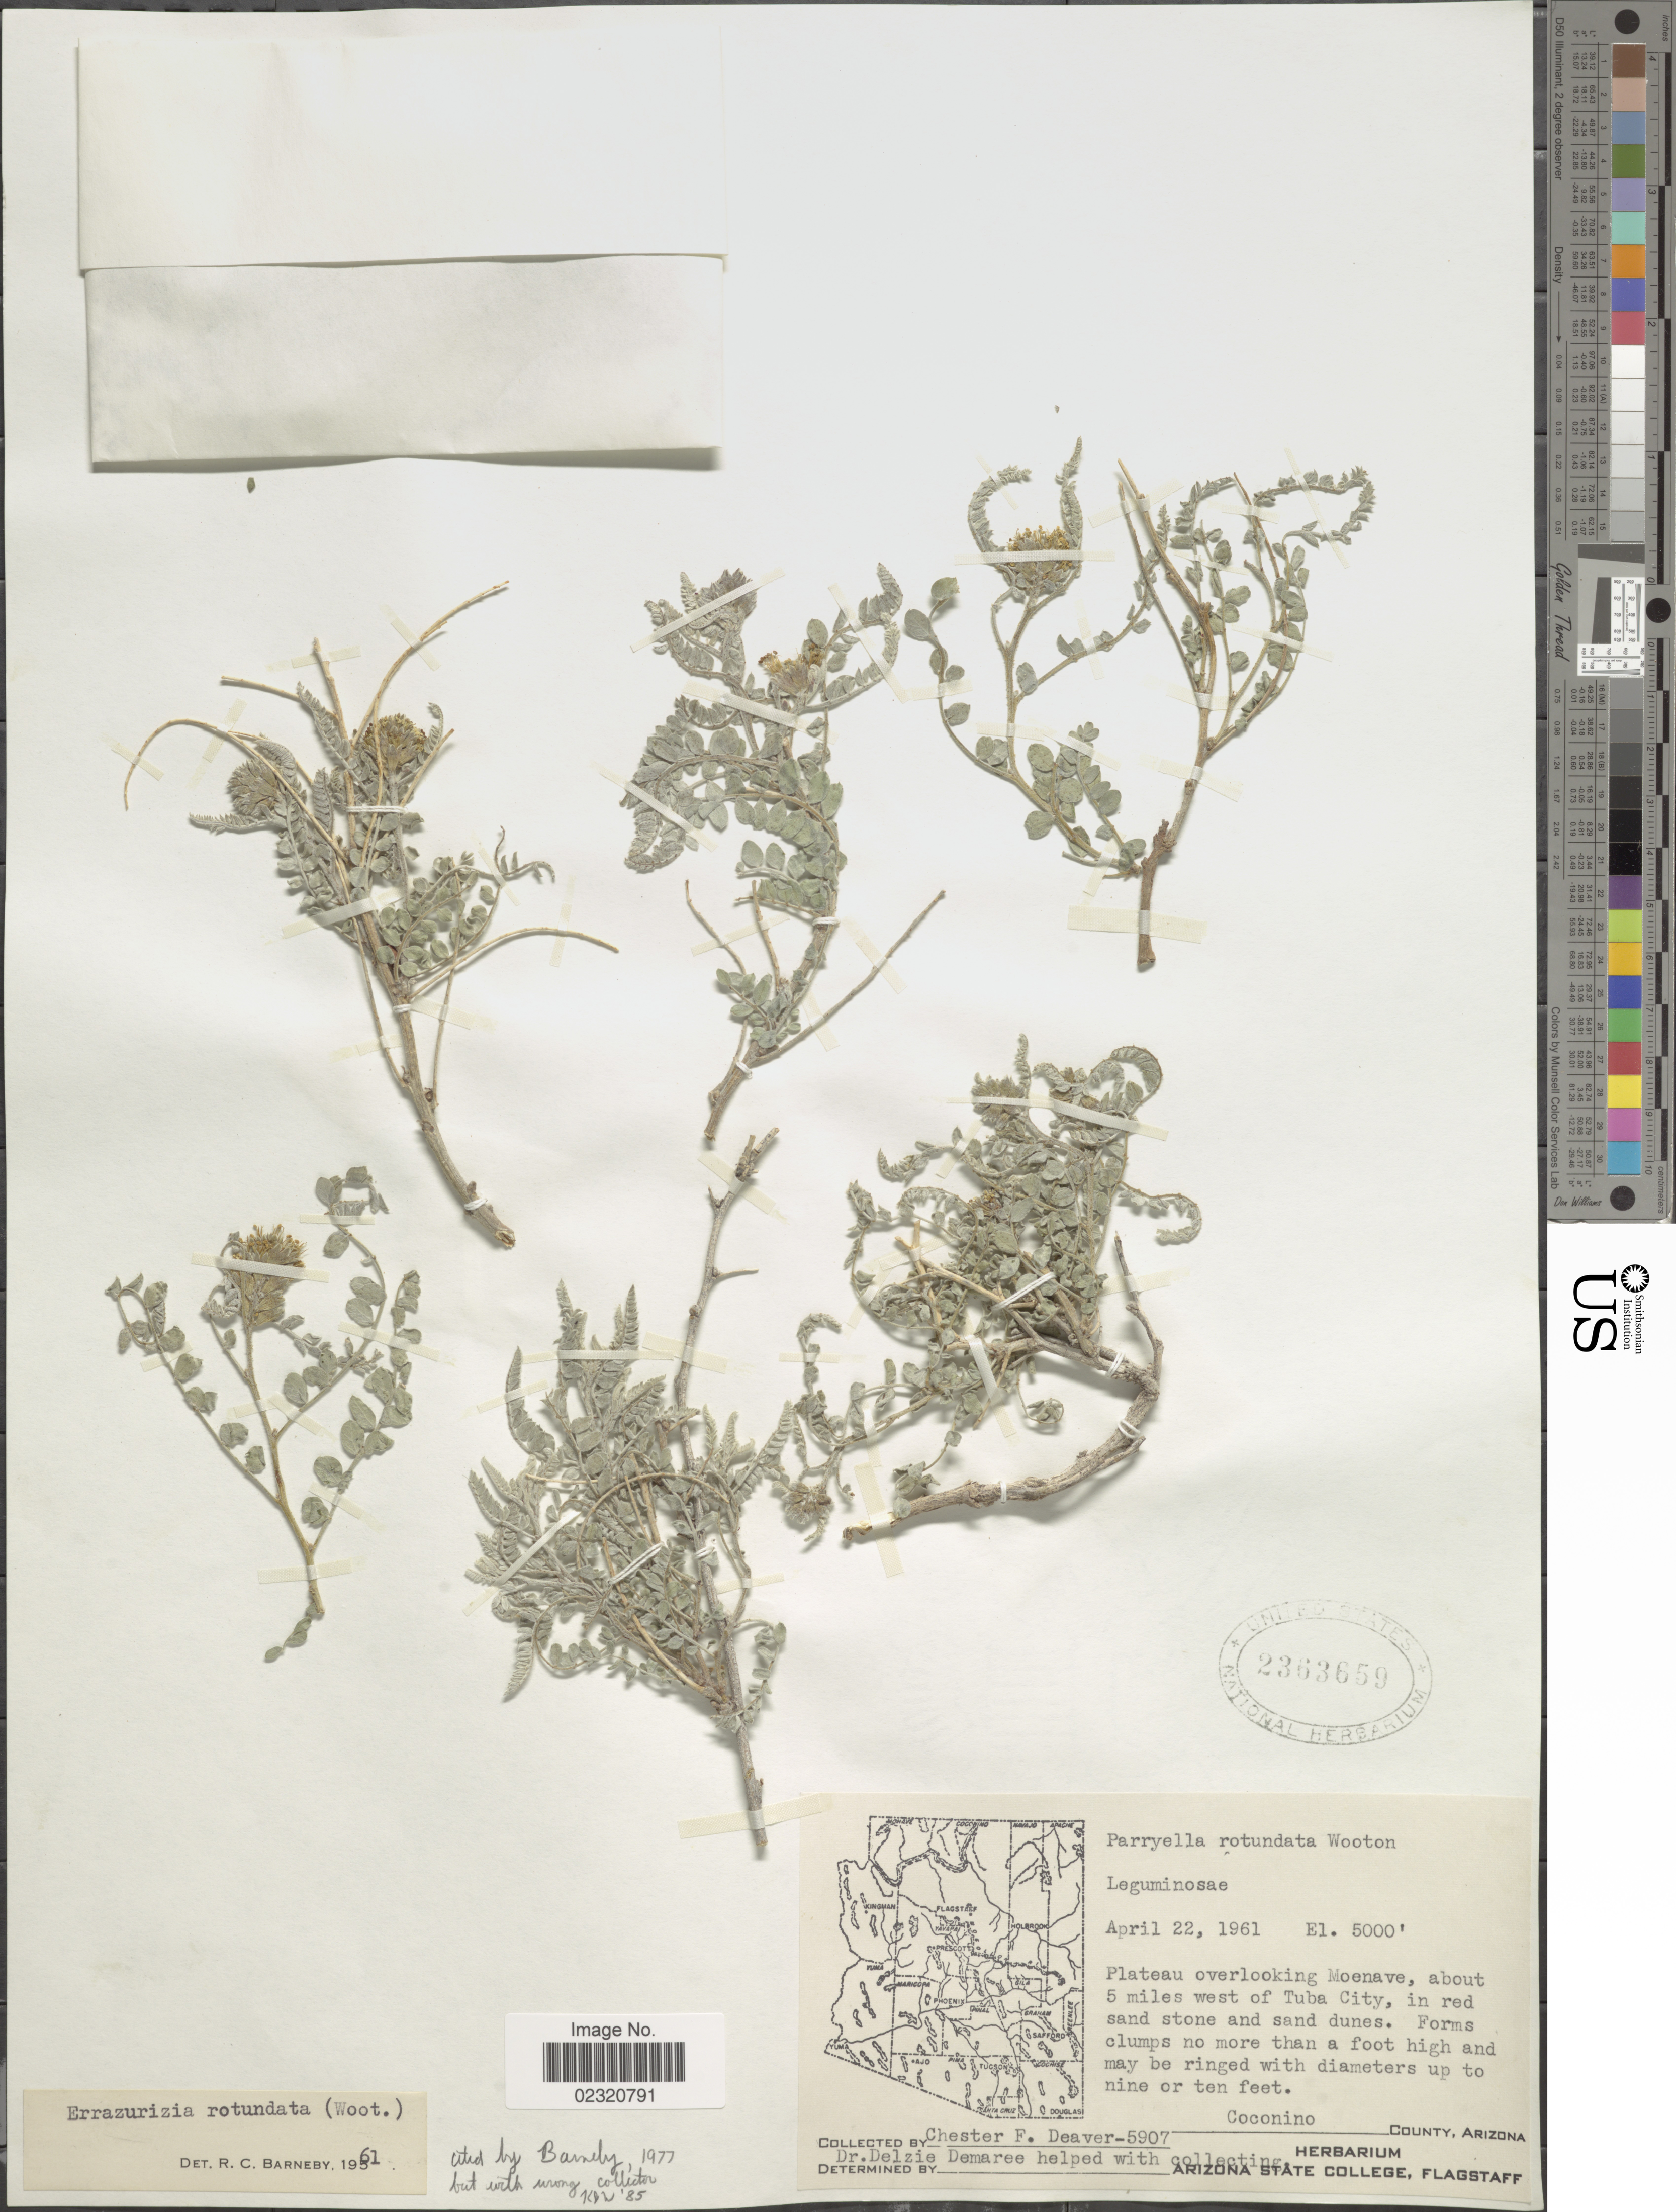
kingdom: Plantae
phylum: Tracheophyta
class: Magnoliopsida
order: Fabales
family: Fabaceae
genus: Errazurizia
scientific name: Errazurizia rotundata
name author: (Wooton) Barneby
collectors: C. Deaver & D. Demaree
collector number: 5907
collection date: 1961-04-22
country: United States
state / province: Arizona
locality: About 5 miles west of Tuba City, Coconino County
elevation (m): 1524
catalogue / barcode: US 2363659